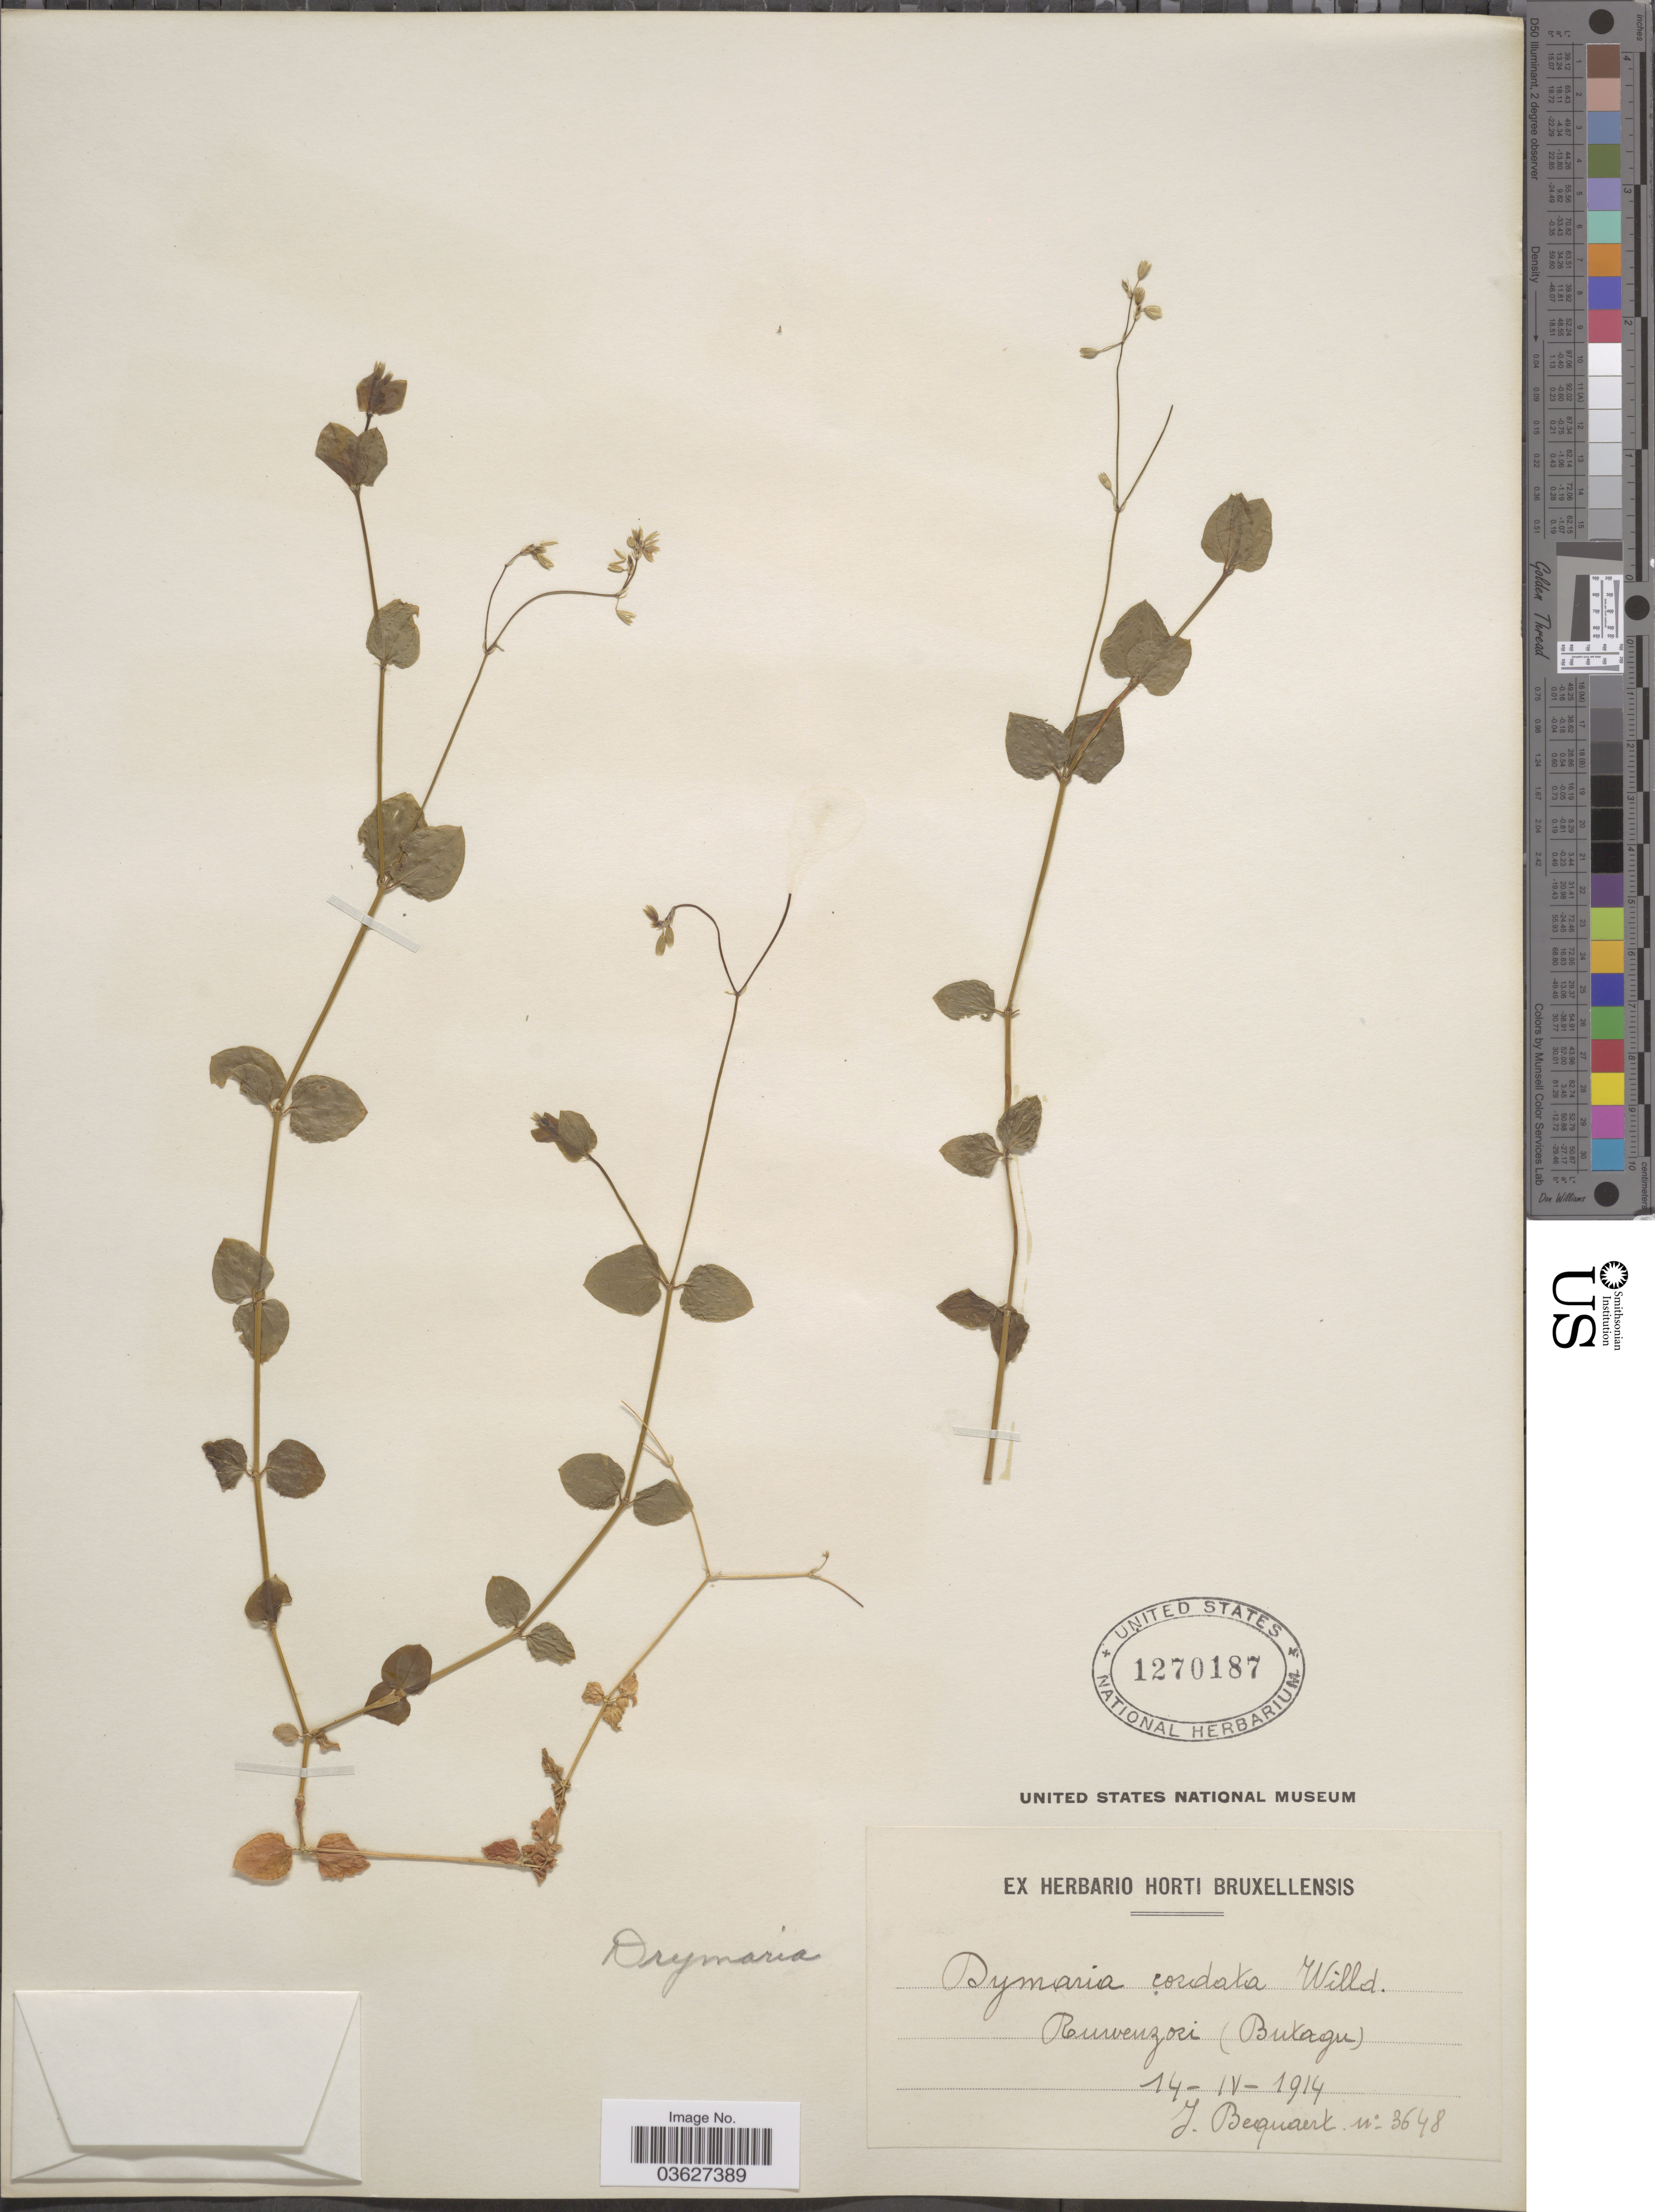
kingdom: Plantae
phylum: Tracheophyta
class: Magnoliopsida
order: Caryophyllales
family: Caryophyllaceae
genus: Drymaria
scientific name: Drymaria cordata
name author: (L.) Willd. ex Schult.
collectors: J. Bequaert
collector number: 3648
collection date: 1914-04-14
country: Congo, Democratic Republic of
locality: Ruwenzori (Butagu).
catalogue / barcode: US 1270187